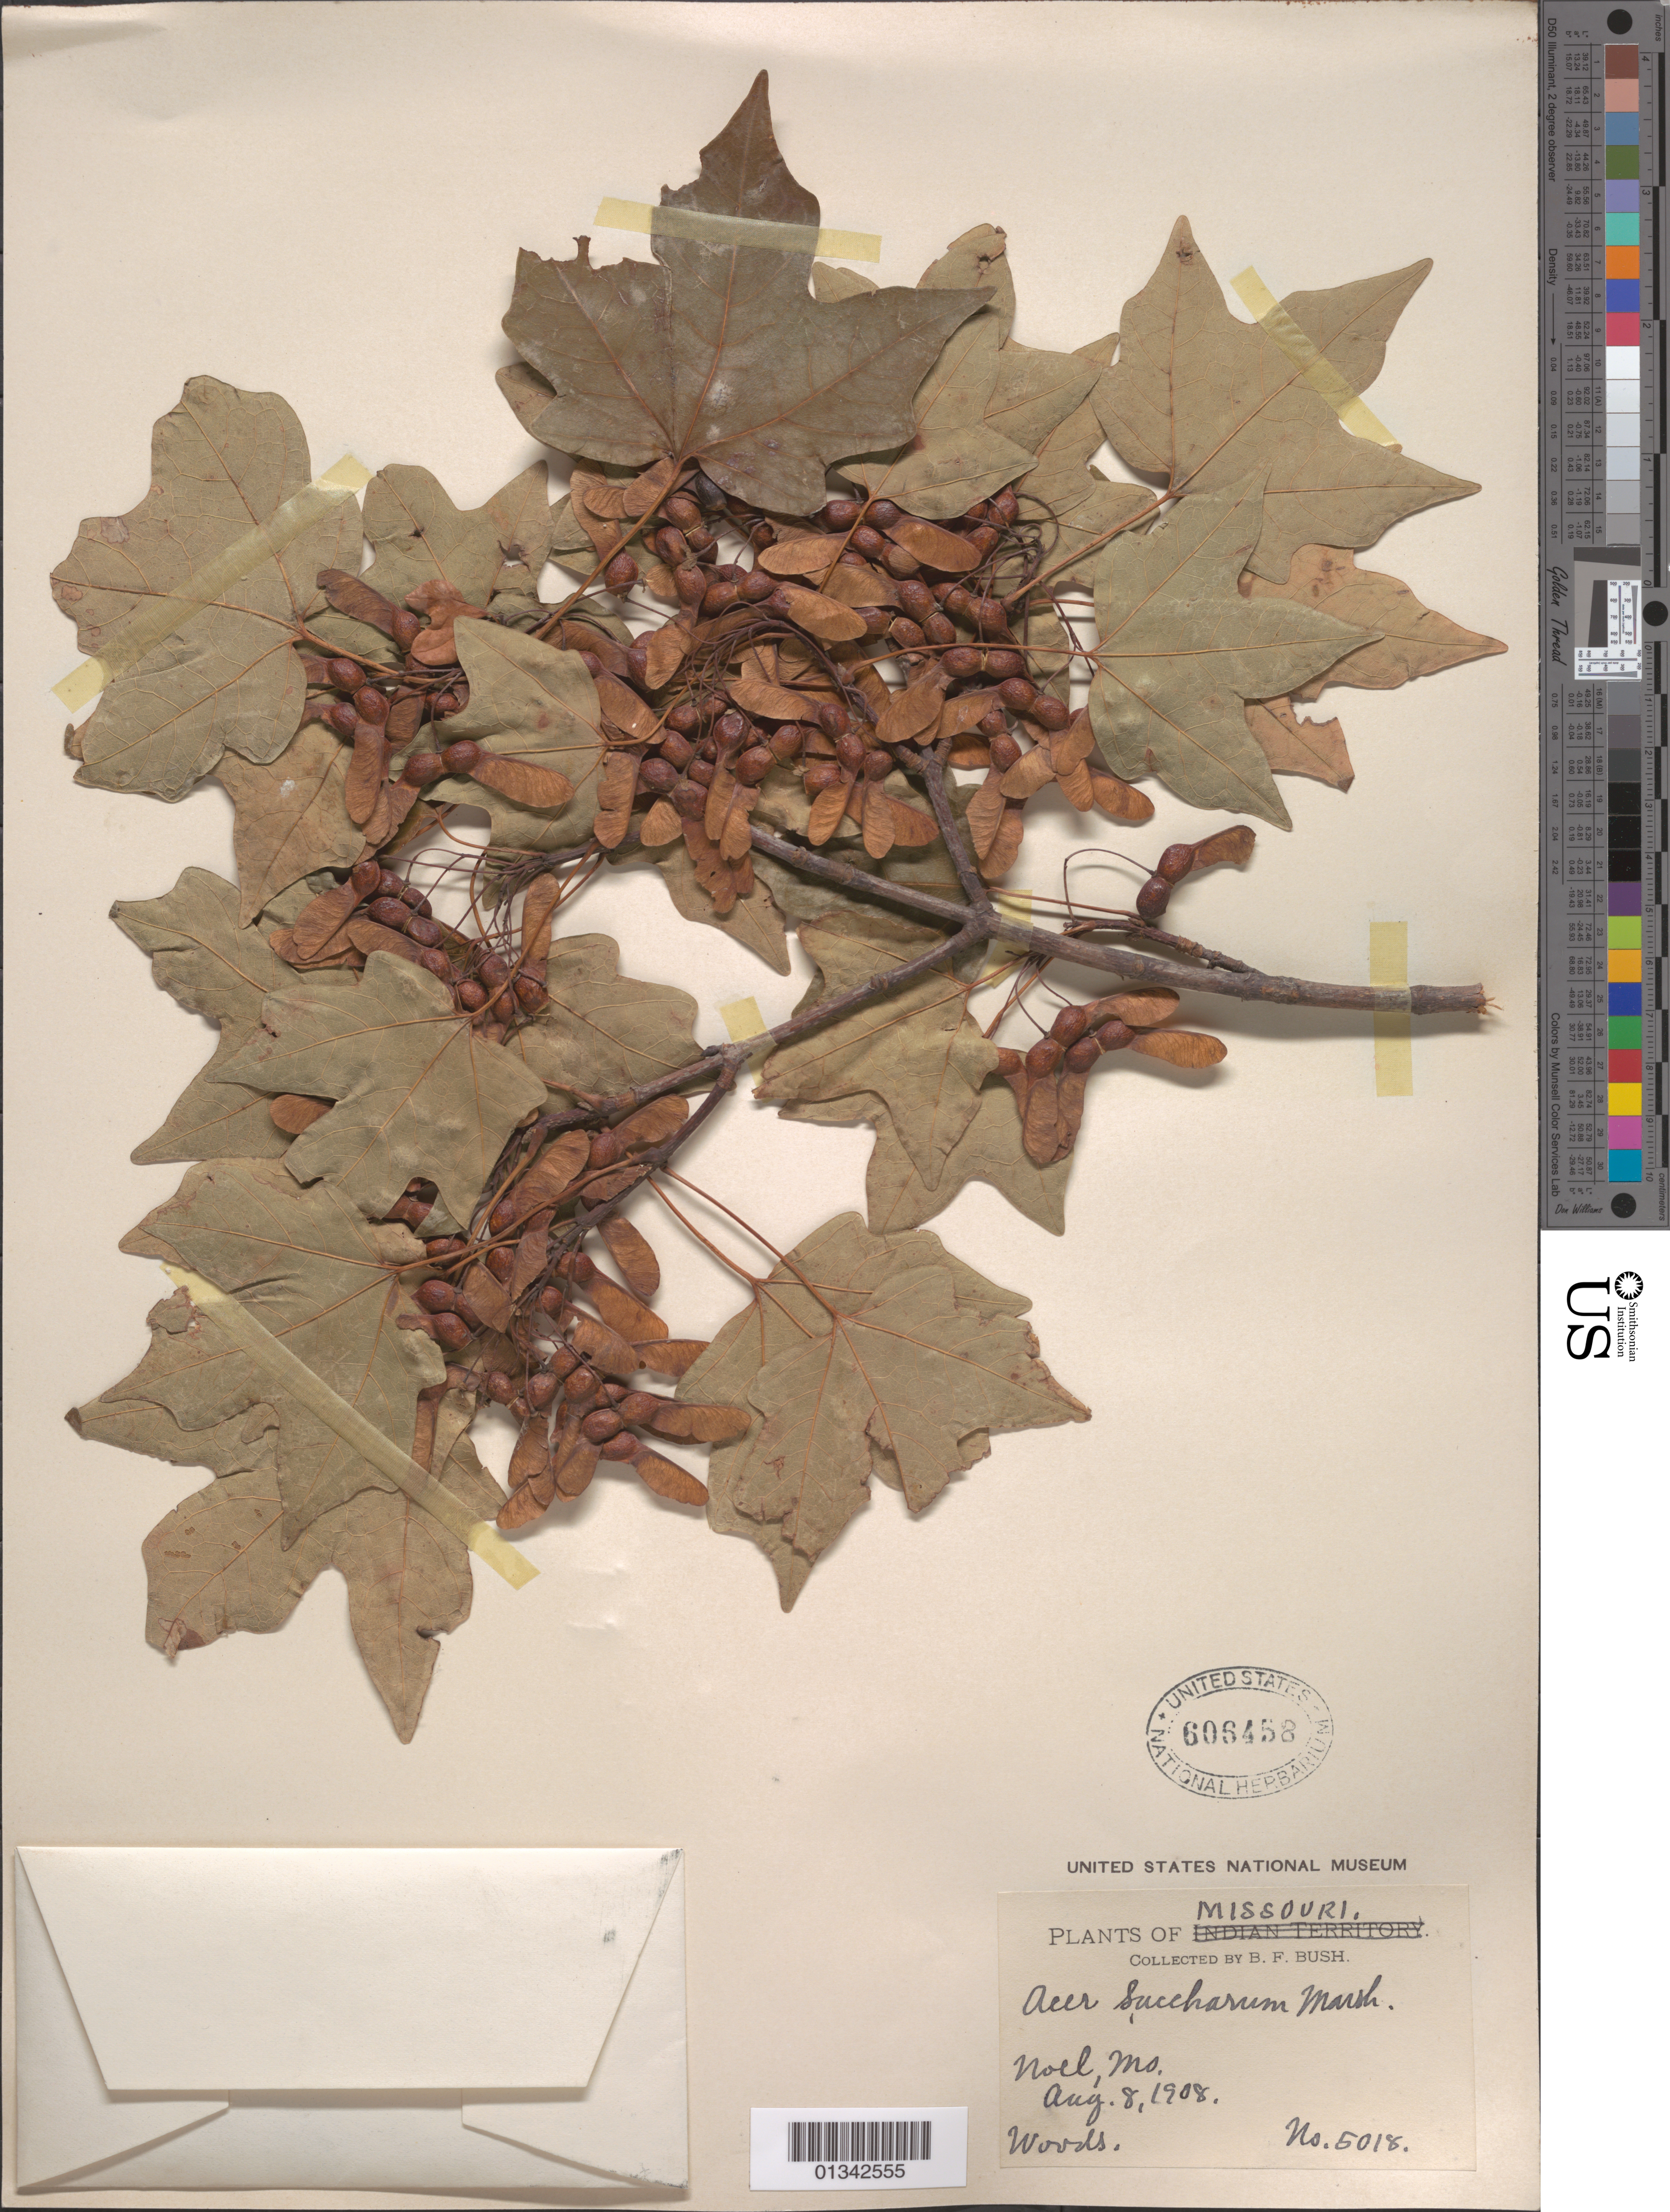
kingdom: Plantae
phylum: Tracheophyta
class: Magnoliopsida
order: Sapindales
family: Sapindaceae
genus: Acer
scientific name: Acer saccharum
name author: Marshall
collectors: B. F. Bush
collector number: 5018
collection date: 1908-08-08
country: United States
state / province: Missouri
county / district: McDonald County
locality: Noel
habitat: Woods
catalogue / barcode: US 606458